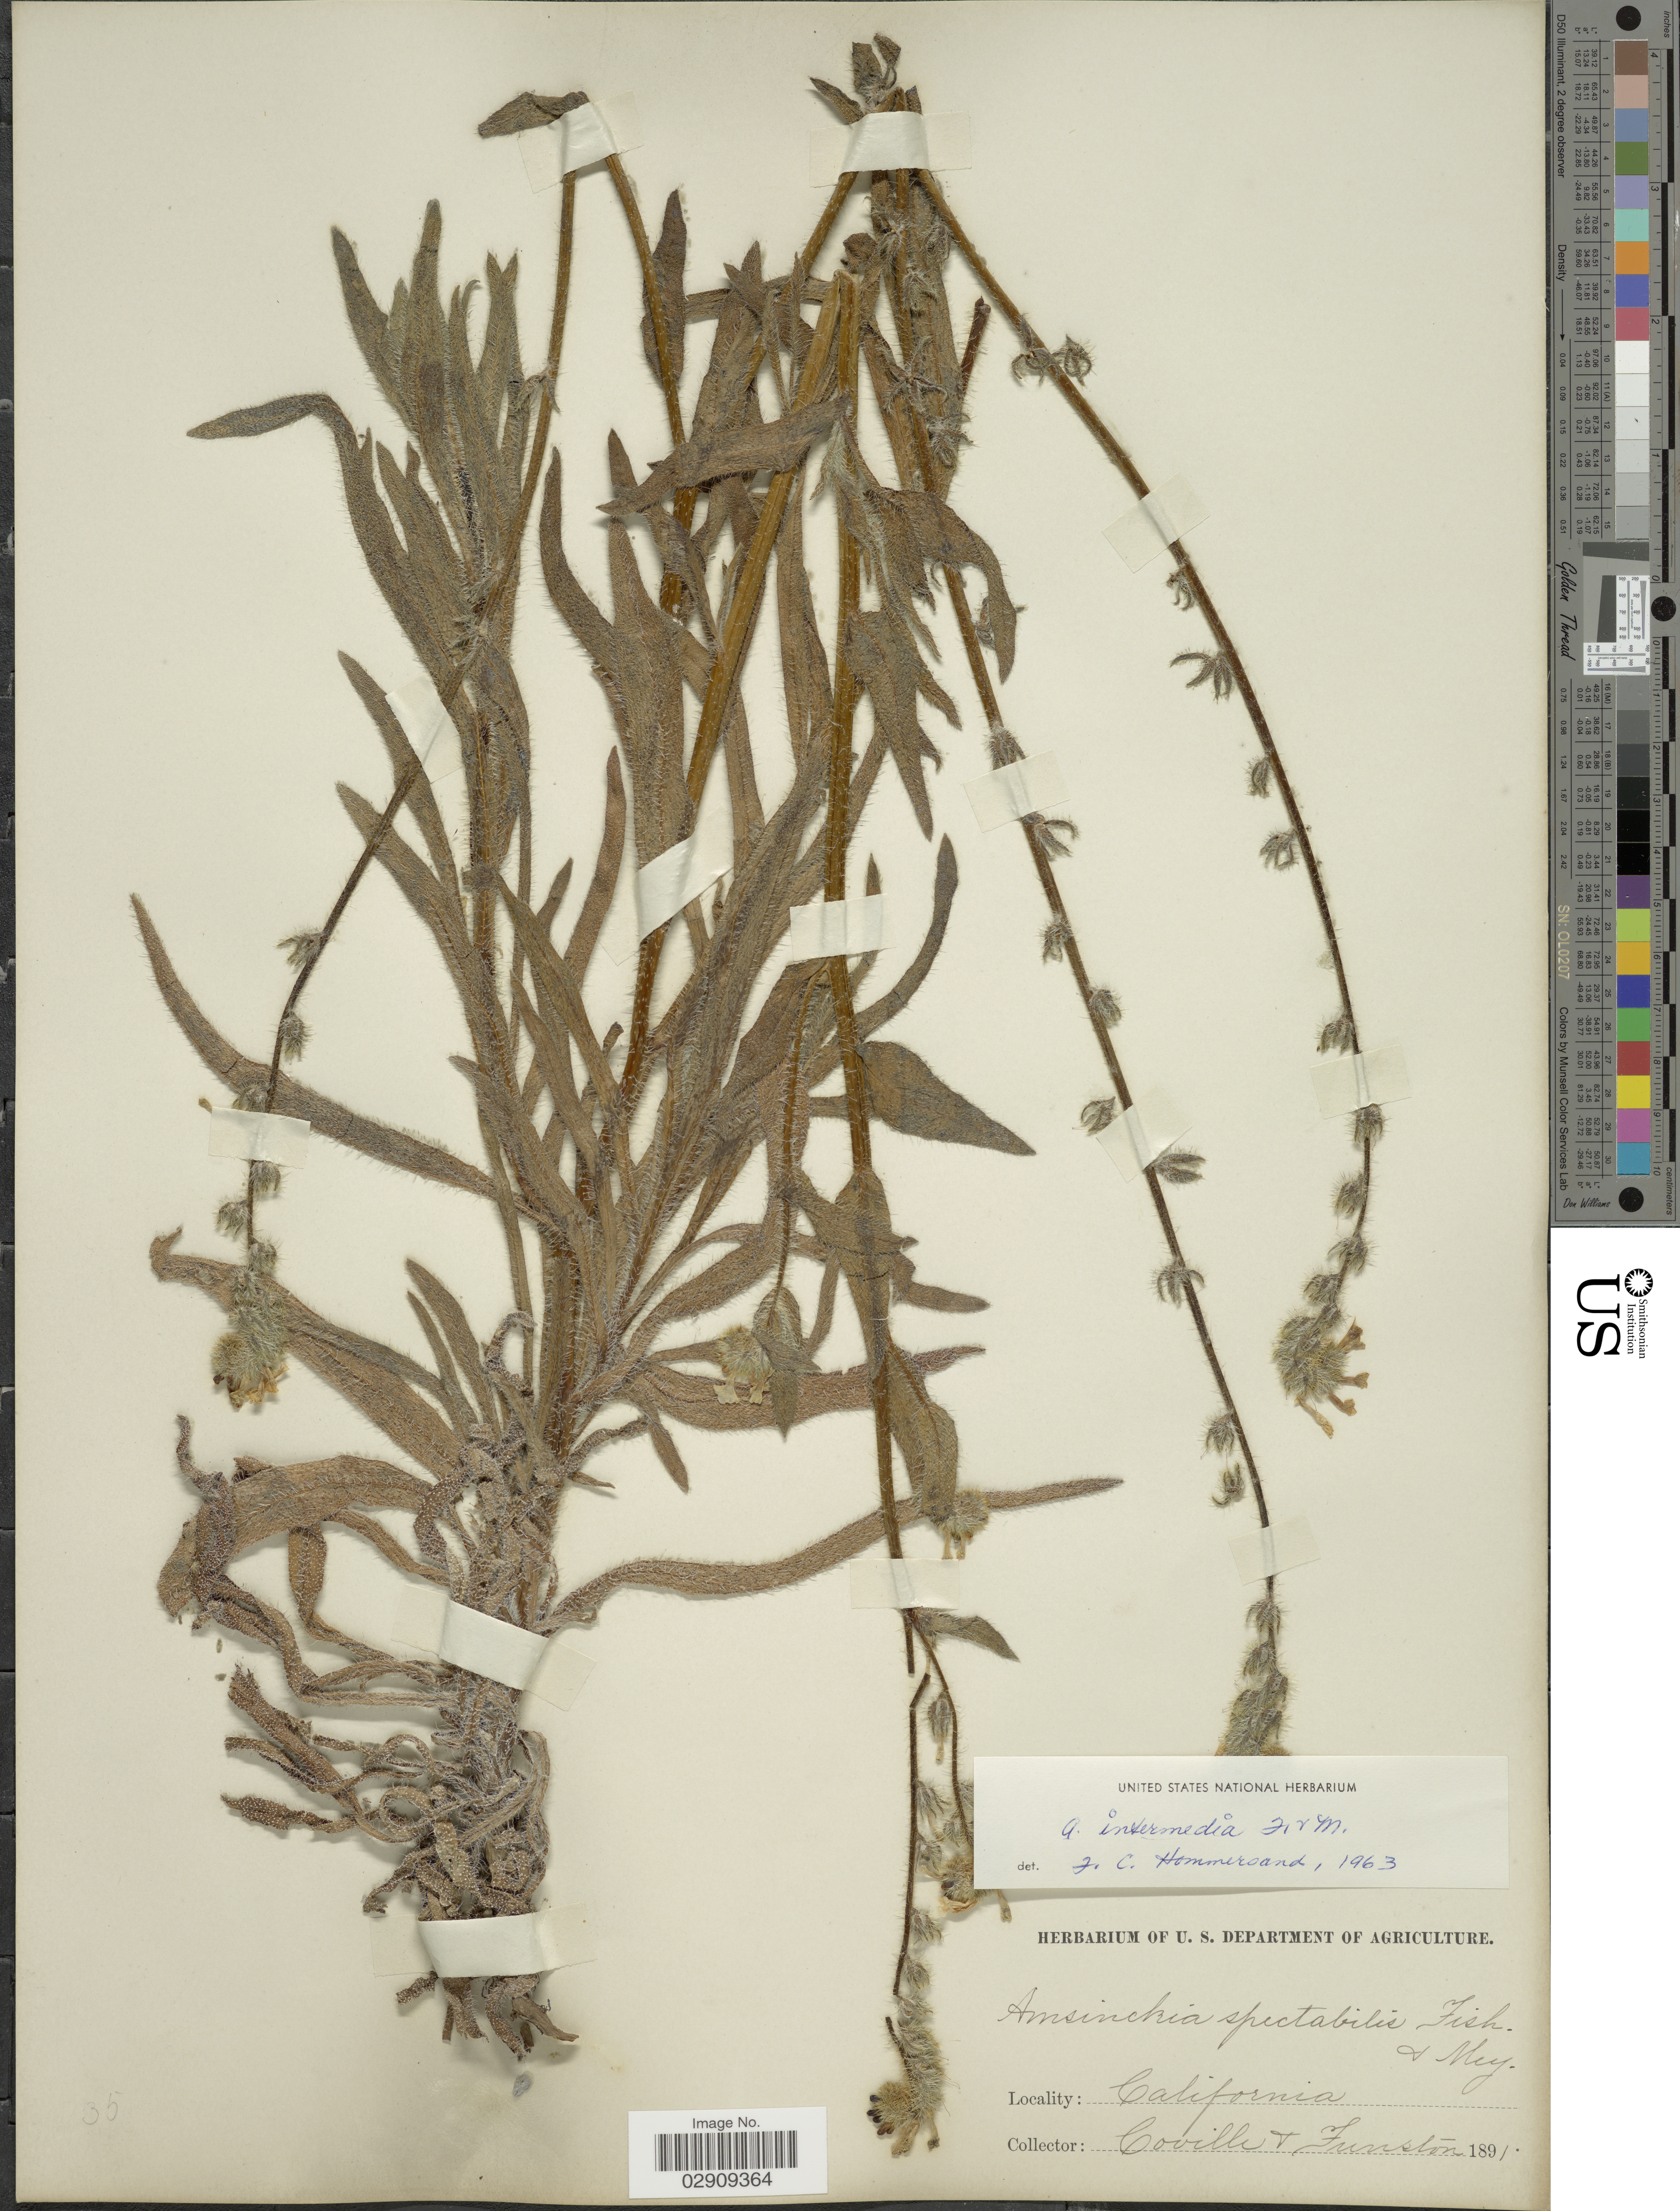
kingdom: Plantae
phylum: Tracheophyta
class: Magnoliopsida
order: Boraginales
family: Boraginaceae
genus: Amsinckia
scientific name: Amsinckia menziesii var. intermedia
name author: (Fisch. & C.A. Mey.) Ganders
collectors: Coville & -. Funston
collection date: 1891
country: United States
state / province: California